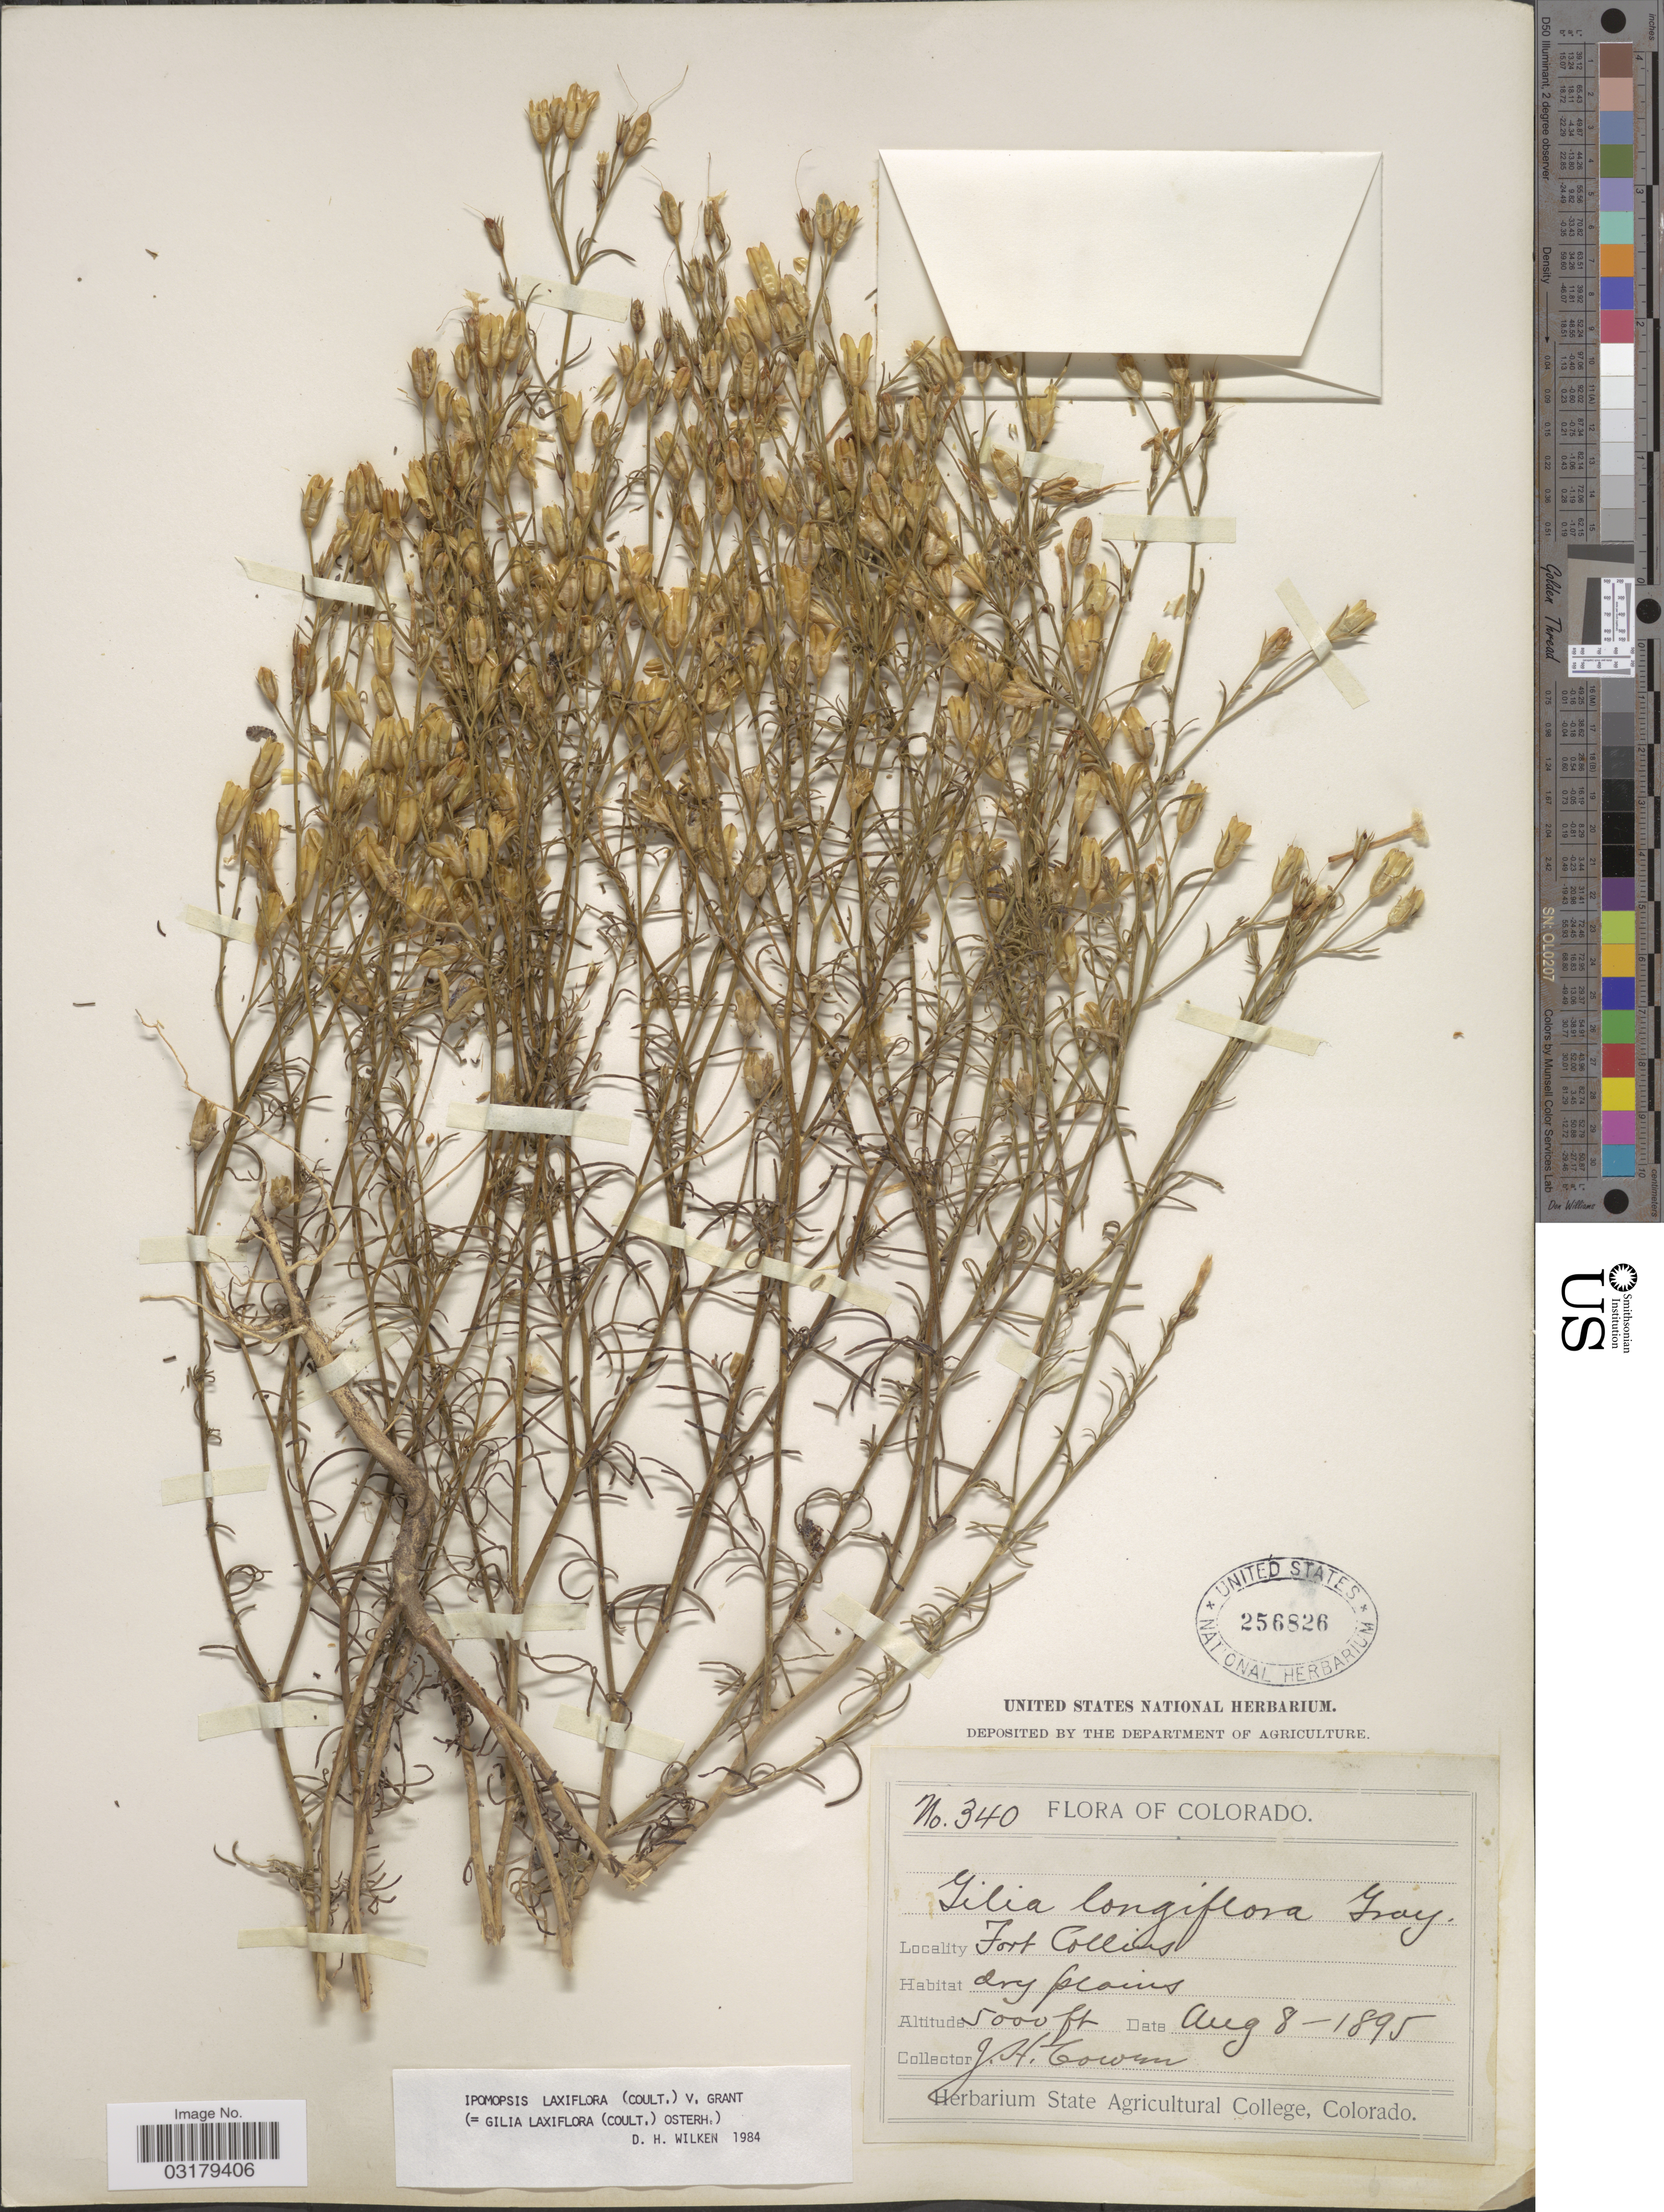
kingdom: Plantae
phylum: Tracheophyta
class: Magnoliopsida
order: Ericales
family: Polemoniaceae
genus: Ipomopsis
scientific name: Ipomopsis laxiflora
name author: (J.M. Coult.) V.E. Grant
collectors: J. H. Cowen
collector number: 340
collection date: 1895-08-08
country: United States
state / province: Colorado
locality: Fort Collins.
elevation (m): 1524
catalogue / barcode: US 256826